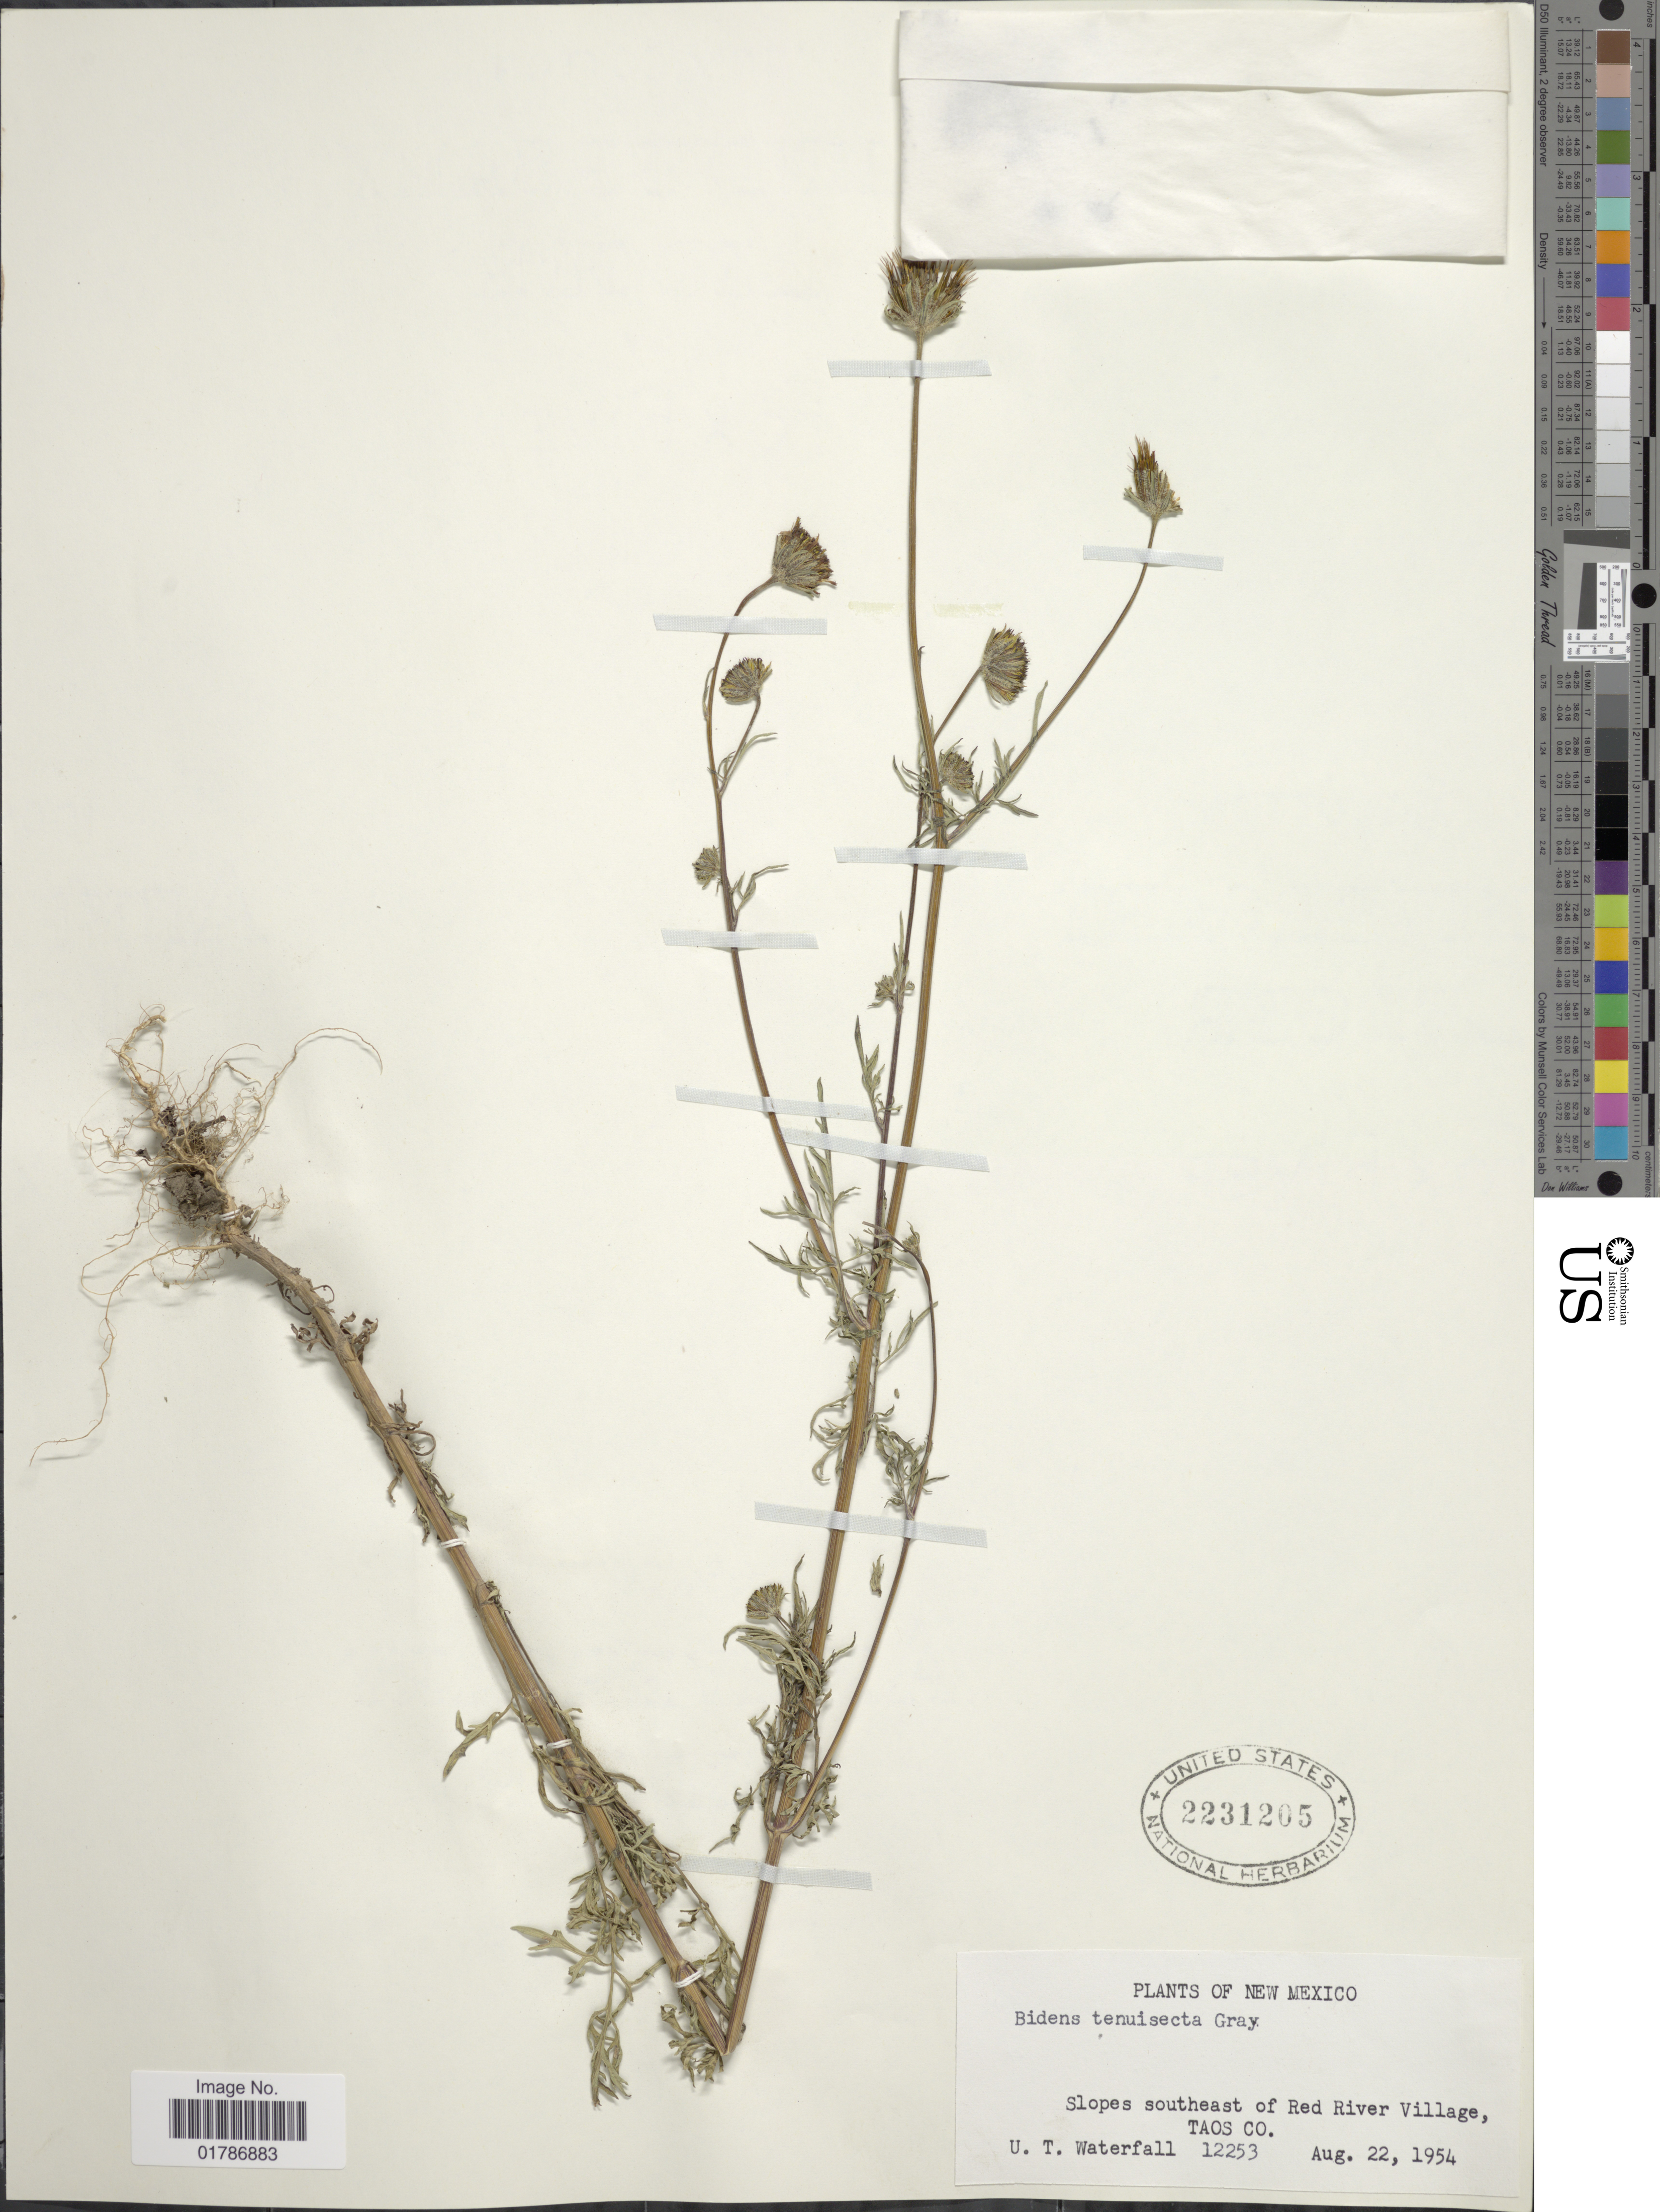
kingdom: Plantae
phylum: Tracheophyta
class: Magnoliopsida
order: Asterales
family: Asteraceae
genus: Bidens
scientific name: Bidens tenuisecta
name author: A. Gray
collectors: U. T. Waterfall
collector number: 12253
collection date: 1954-08-22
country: United States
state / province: New Mexico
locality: Slope southeast of Red River Village, Taos Co.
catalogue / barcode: US 2231205